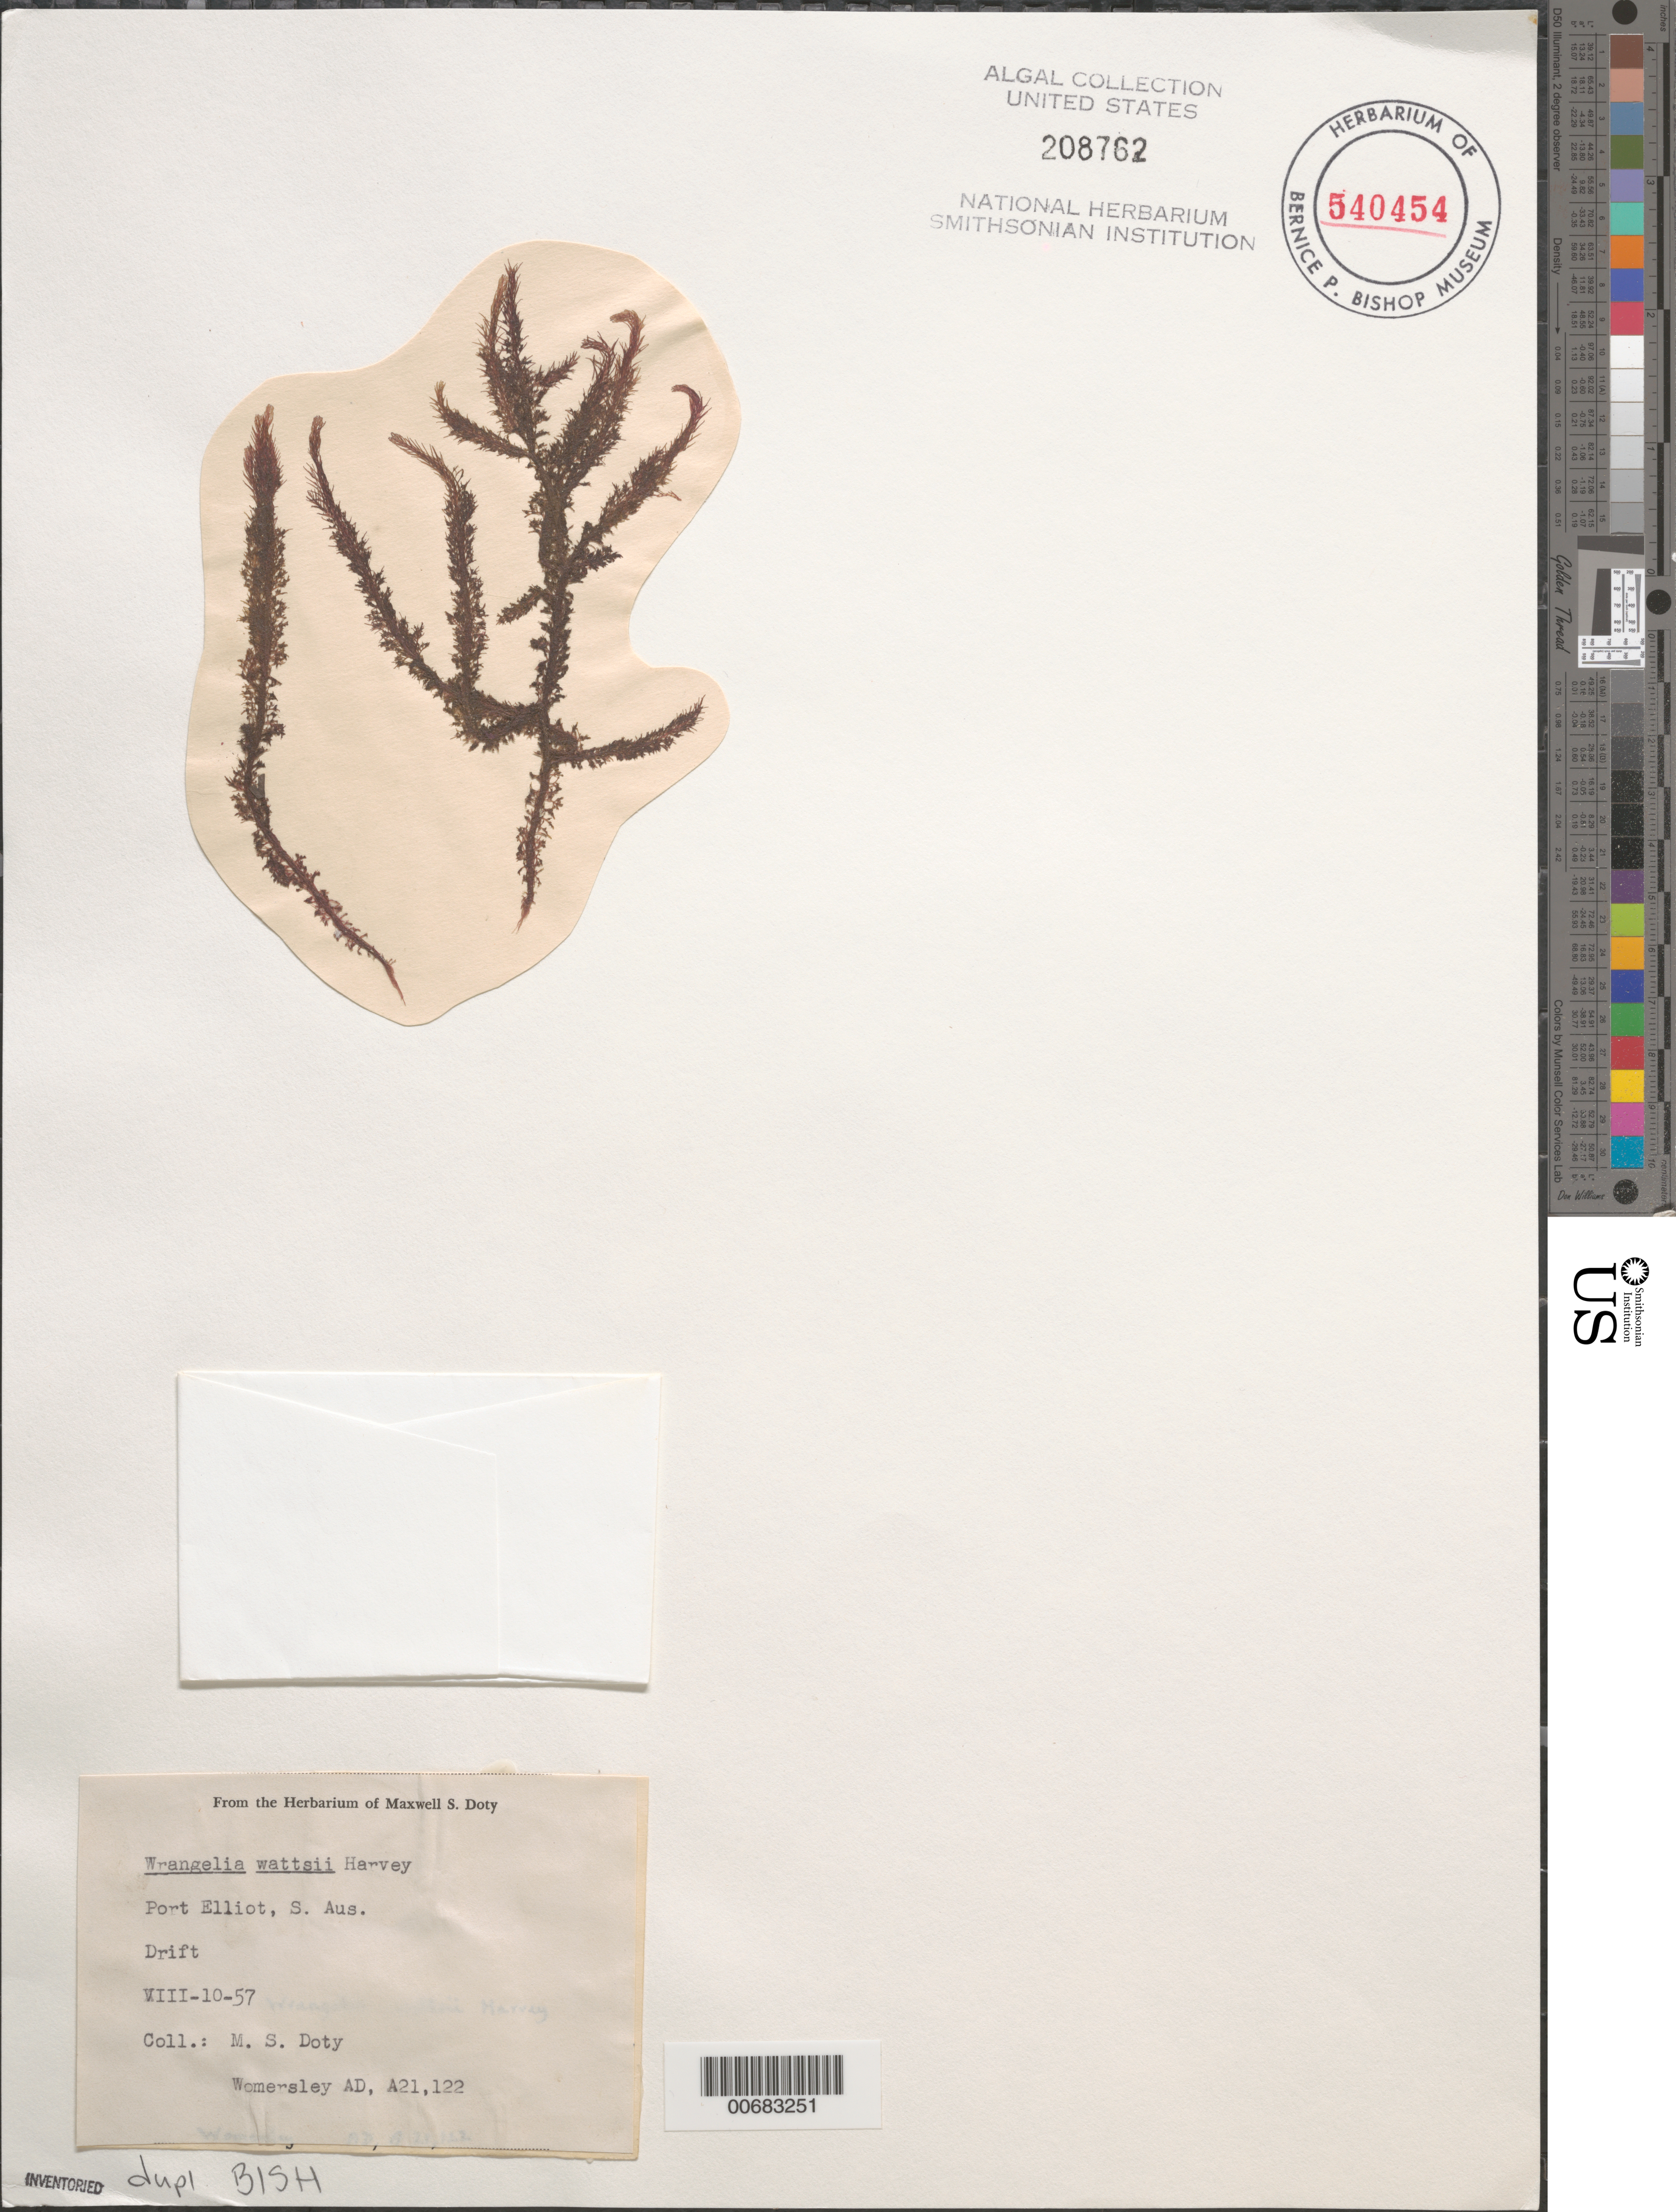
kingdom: Plantae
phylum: Rhodophyta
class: Florideophyceae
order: Ceramiales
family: Wrangeliaceae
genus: Shepleya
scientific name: Shepleya wattsii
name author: (Harv.) Gordon-Mills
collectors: M. S. Doty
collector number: AD A21122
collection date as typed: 10 Aug 1957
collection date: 1957-08-10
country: Australia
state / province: South Australia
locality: Port Elliot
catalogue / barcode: US 208762